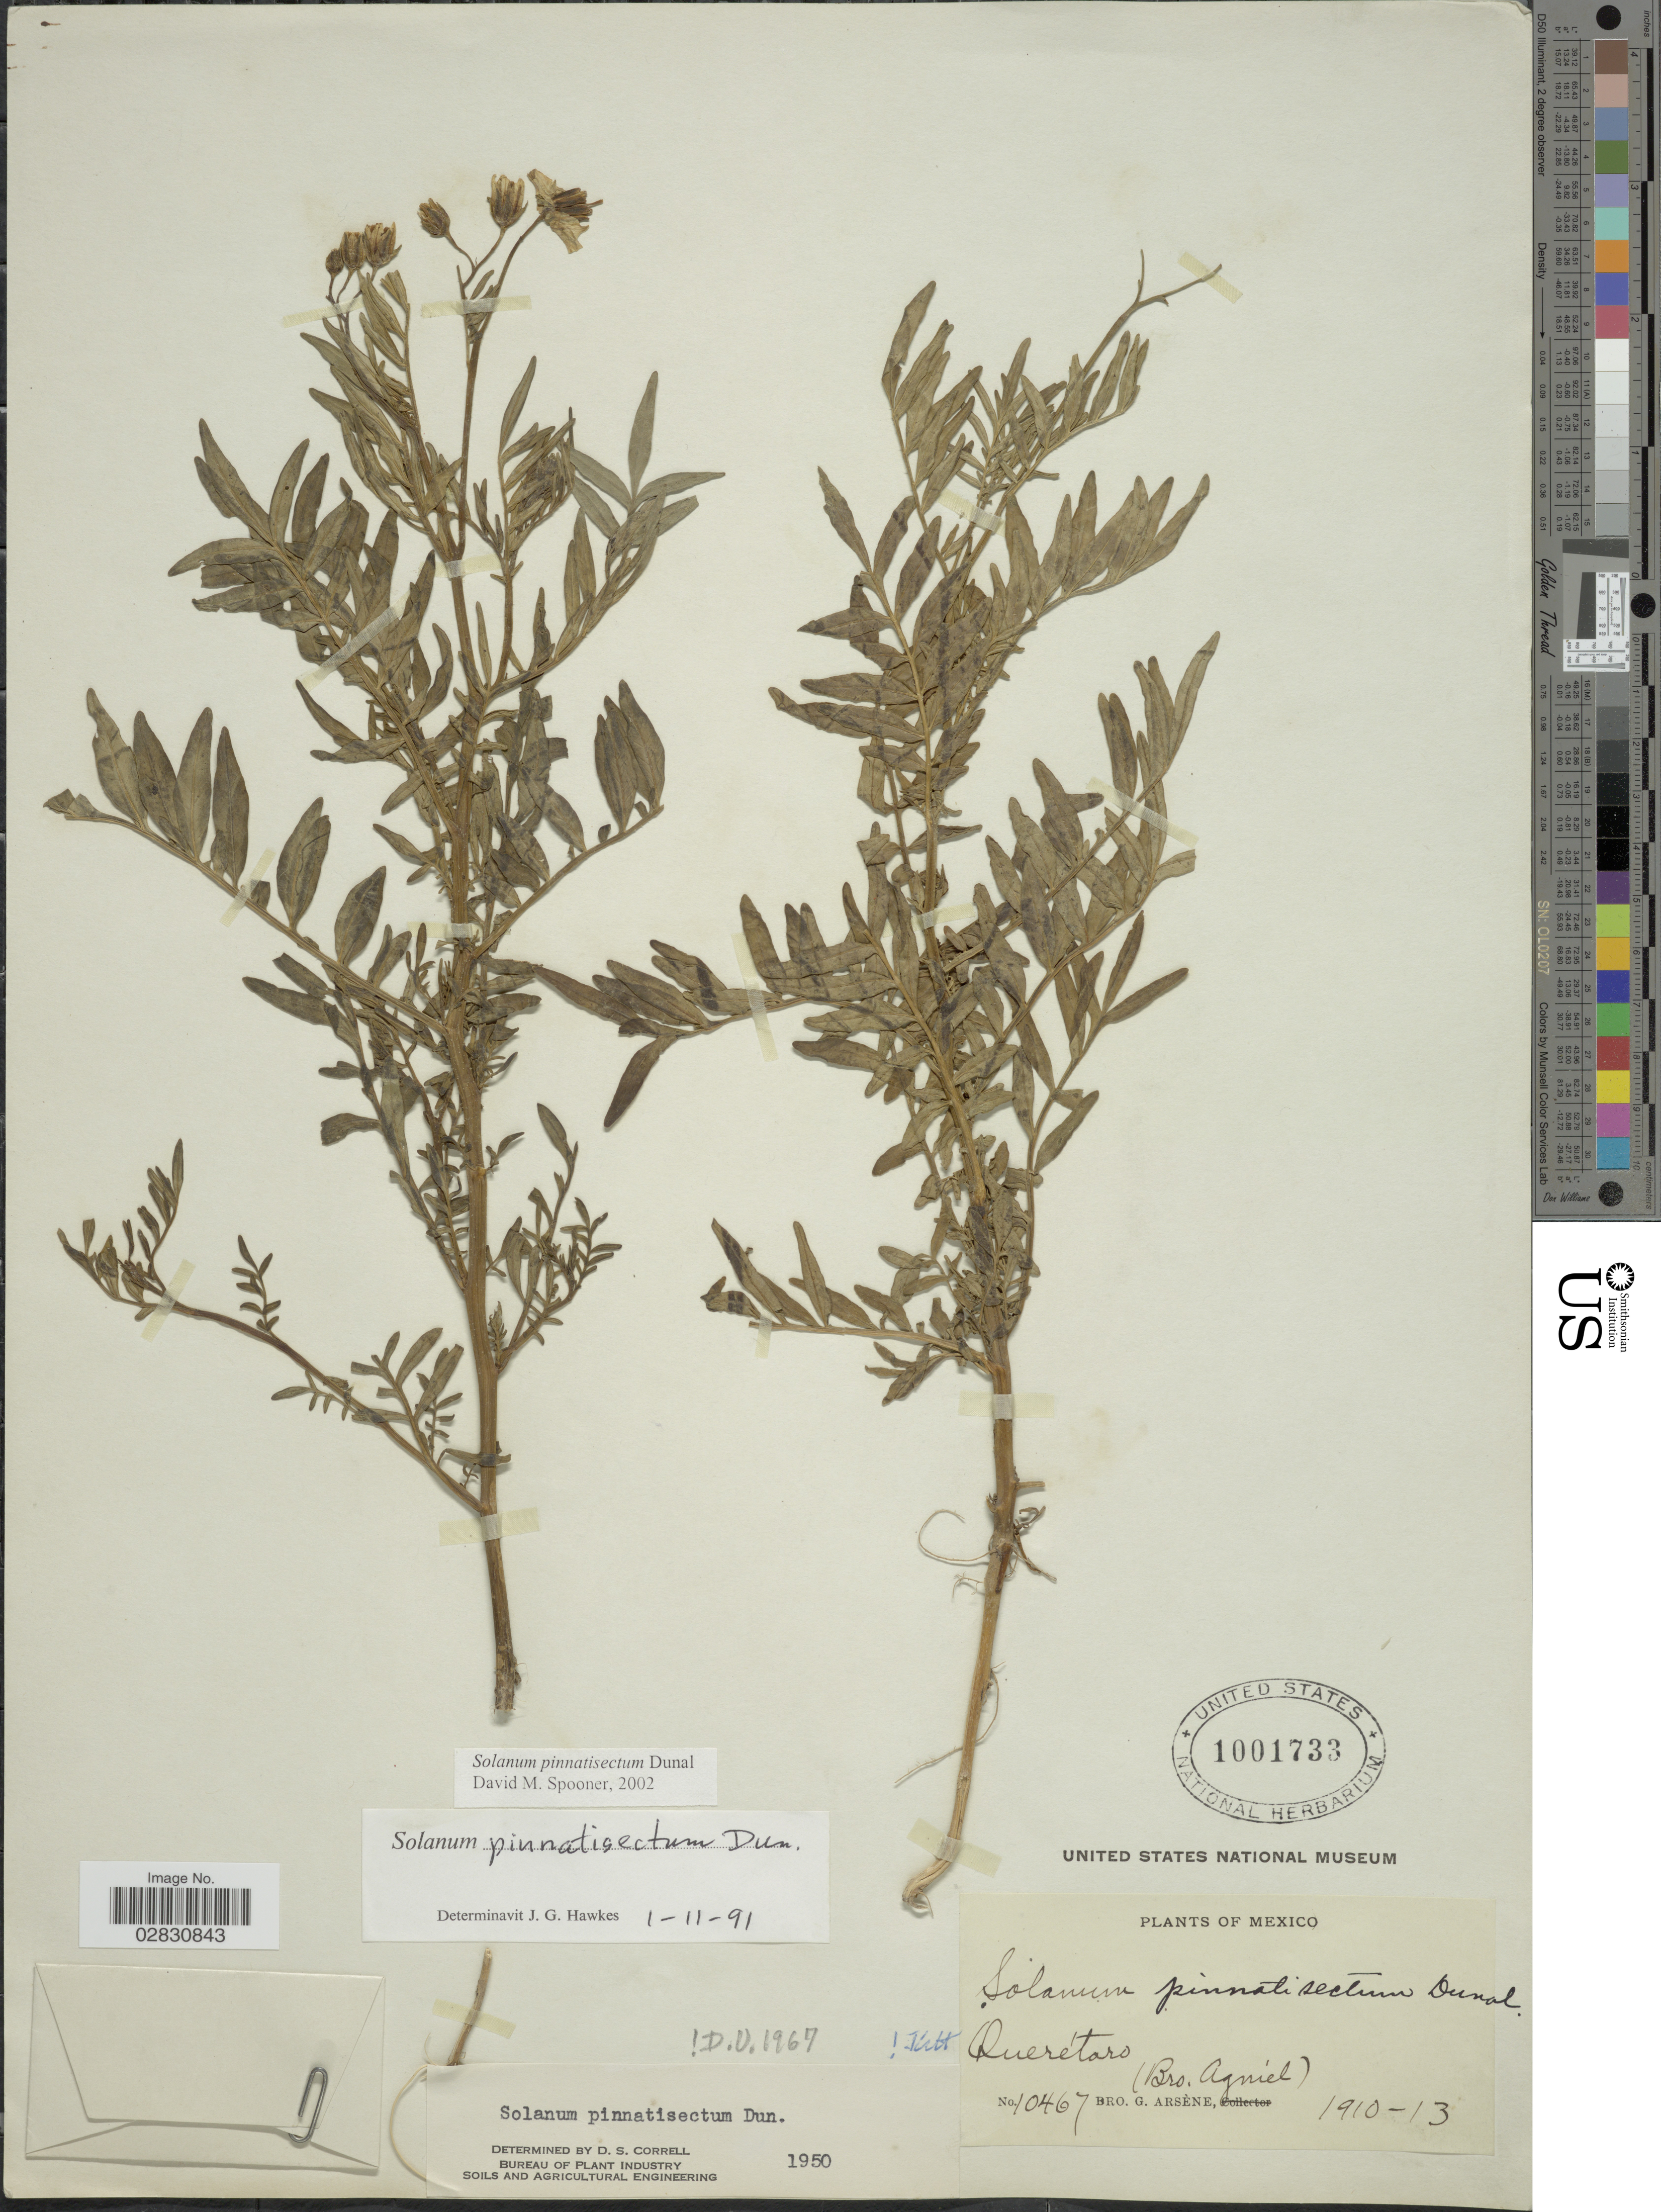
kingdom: Plantae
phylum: Tracheophyta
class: Magnoliopsida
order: Solanales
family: Solanaceae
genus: Solanum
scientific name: Solanum pinnatisectum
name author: Dunal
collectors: Bro. G. Arsène & Bro. Agniel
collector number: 10467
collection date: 1910/1913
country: Mexico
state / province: Querétaro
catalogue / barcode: US 1001733